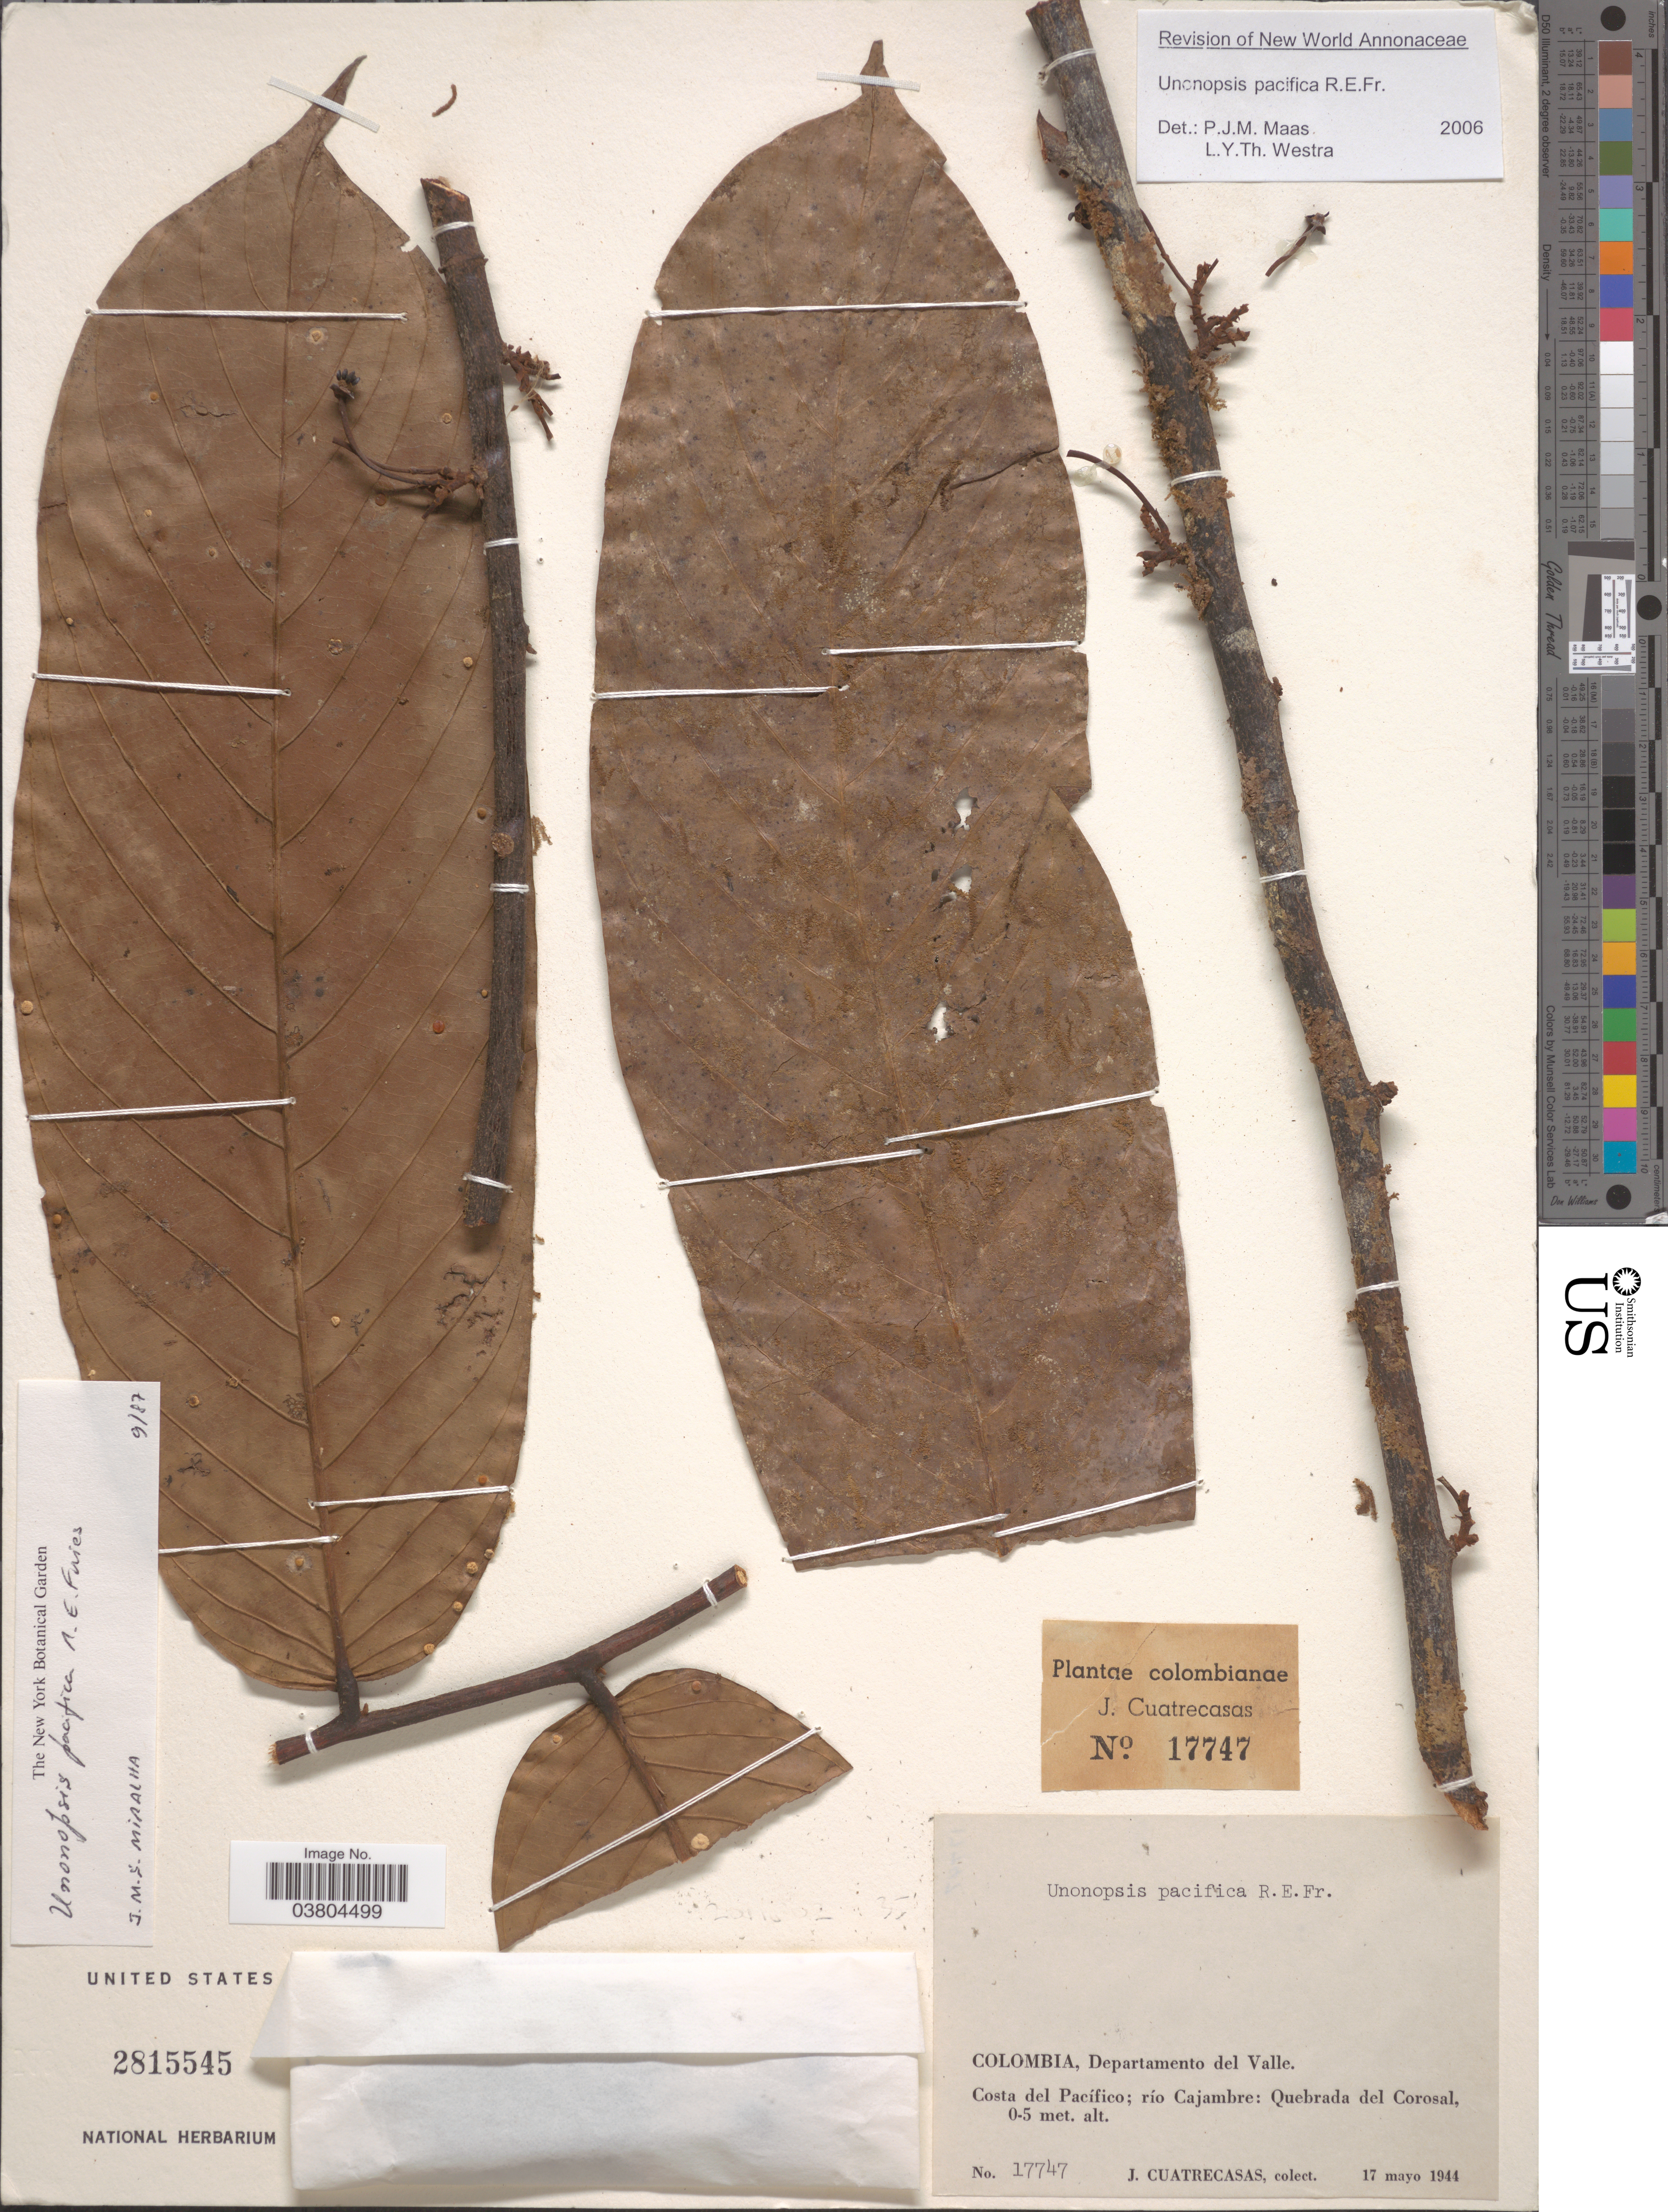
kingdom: Plantae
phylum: Tracheophyta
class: Magnoliopsida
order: Magnoliales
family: Annonaceae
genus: Unonopsis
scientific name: Unonopsis pacifica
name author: R.E. Fr.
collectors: J. Cuatrecasas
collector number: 17747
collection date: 1944-05-17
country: Colombia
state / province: Valle del Cauca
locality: Departamento del Valle. Costa del Pacífico; río Cajambre: Quebrada del Corosal.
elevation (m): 0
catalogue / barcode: US 2815545